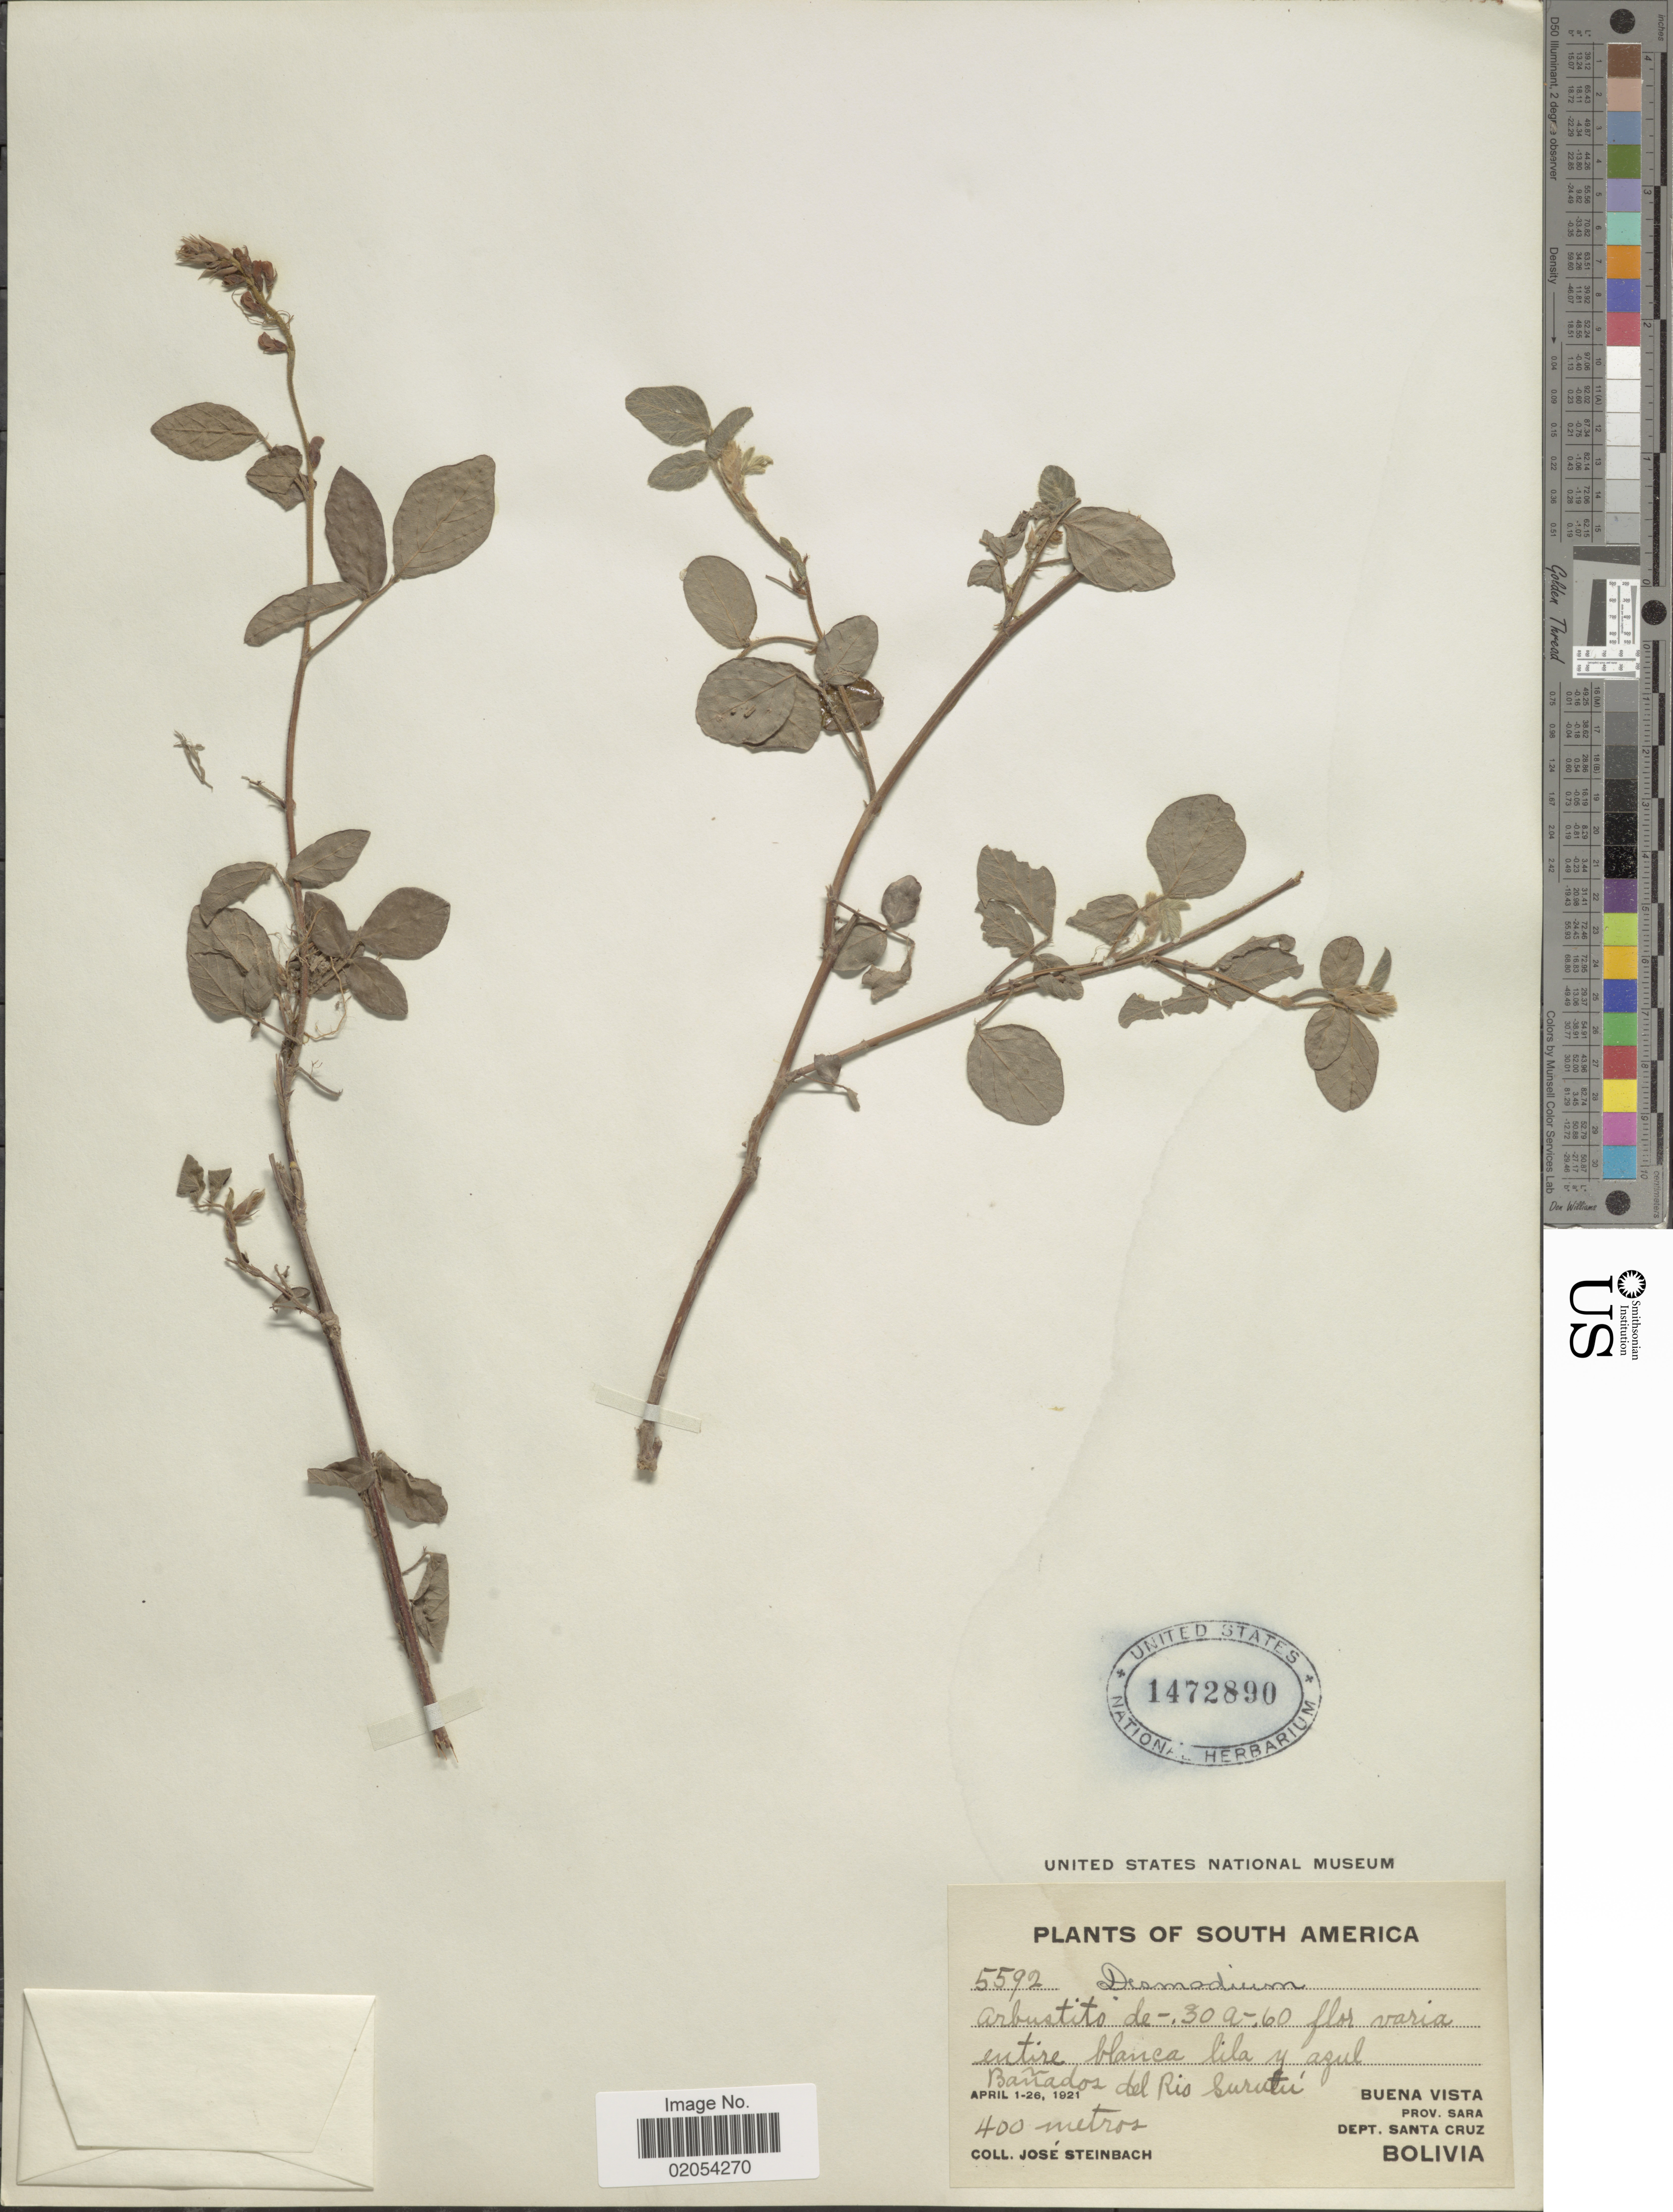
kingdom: Plantae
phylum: Tracheophyta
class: Magnoliopsida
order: Fabales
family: Fabaceae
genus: Desmodium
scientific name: Desmodium sp.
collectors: J. Steinbach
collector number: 5592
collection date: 1921-04-01/1921-04-26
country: Bolivia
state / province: Santa Cruz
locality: Buena Vista, Prov. Sara,Dept. Santa Cruz. Banados del Rio Surutu.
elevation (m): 400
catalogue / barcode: US 1472890